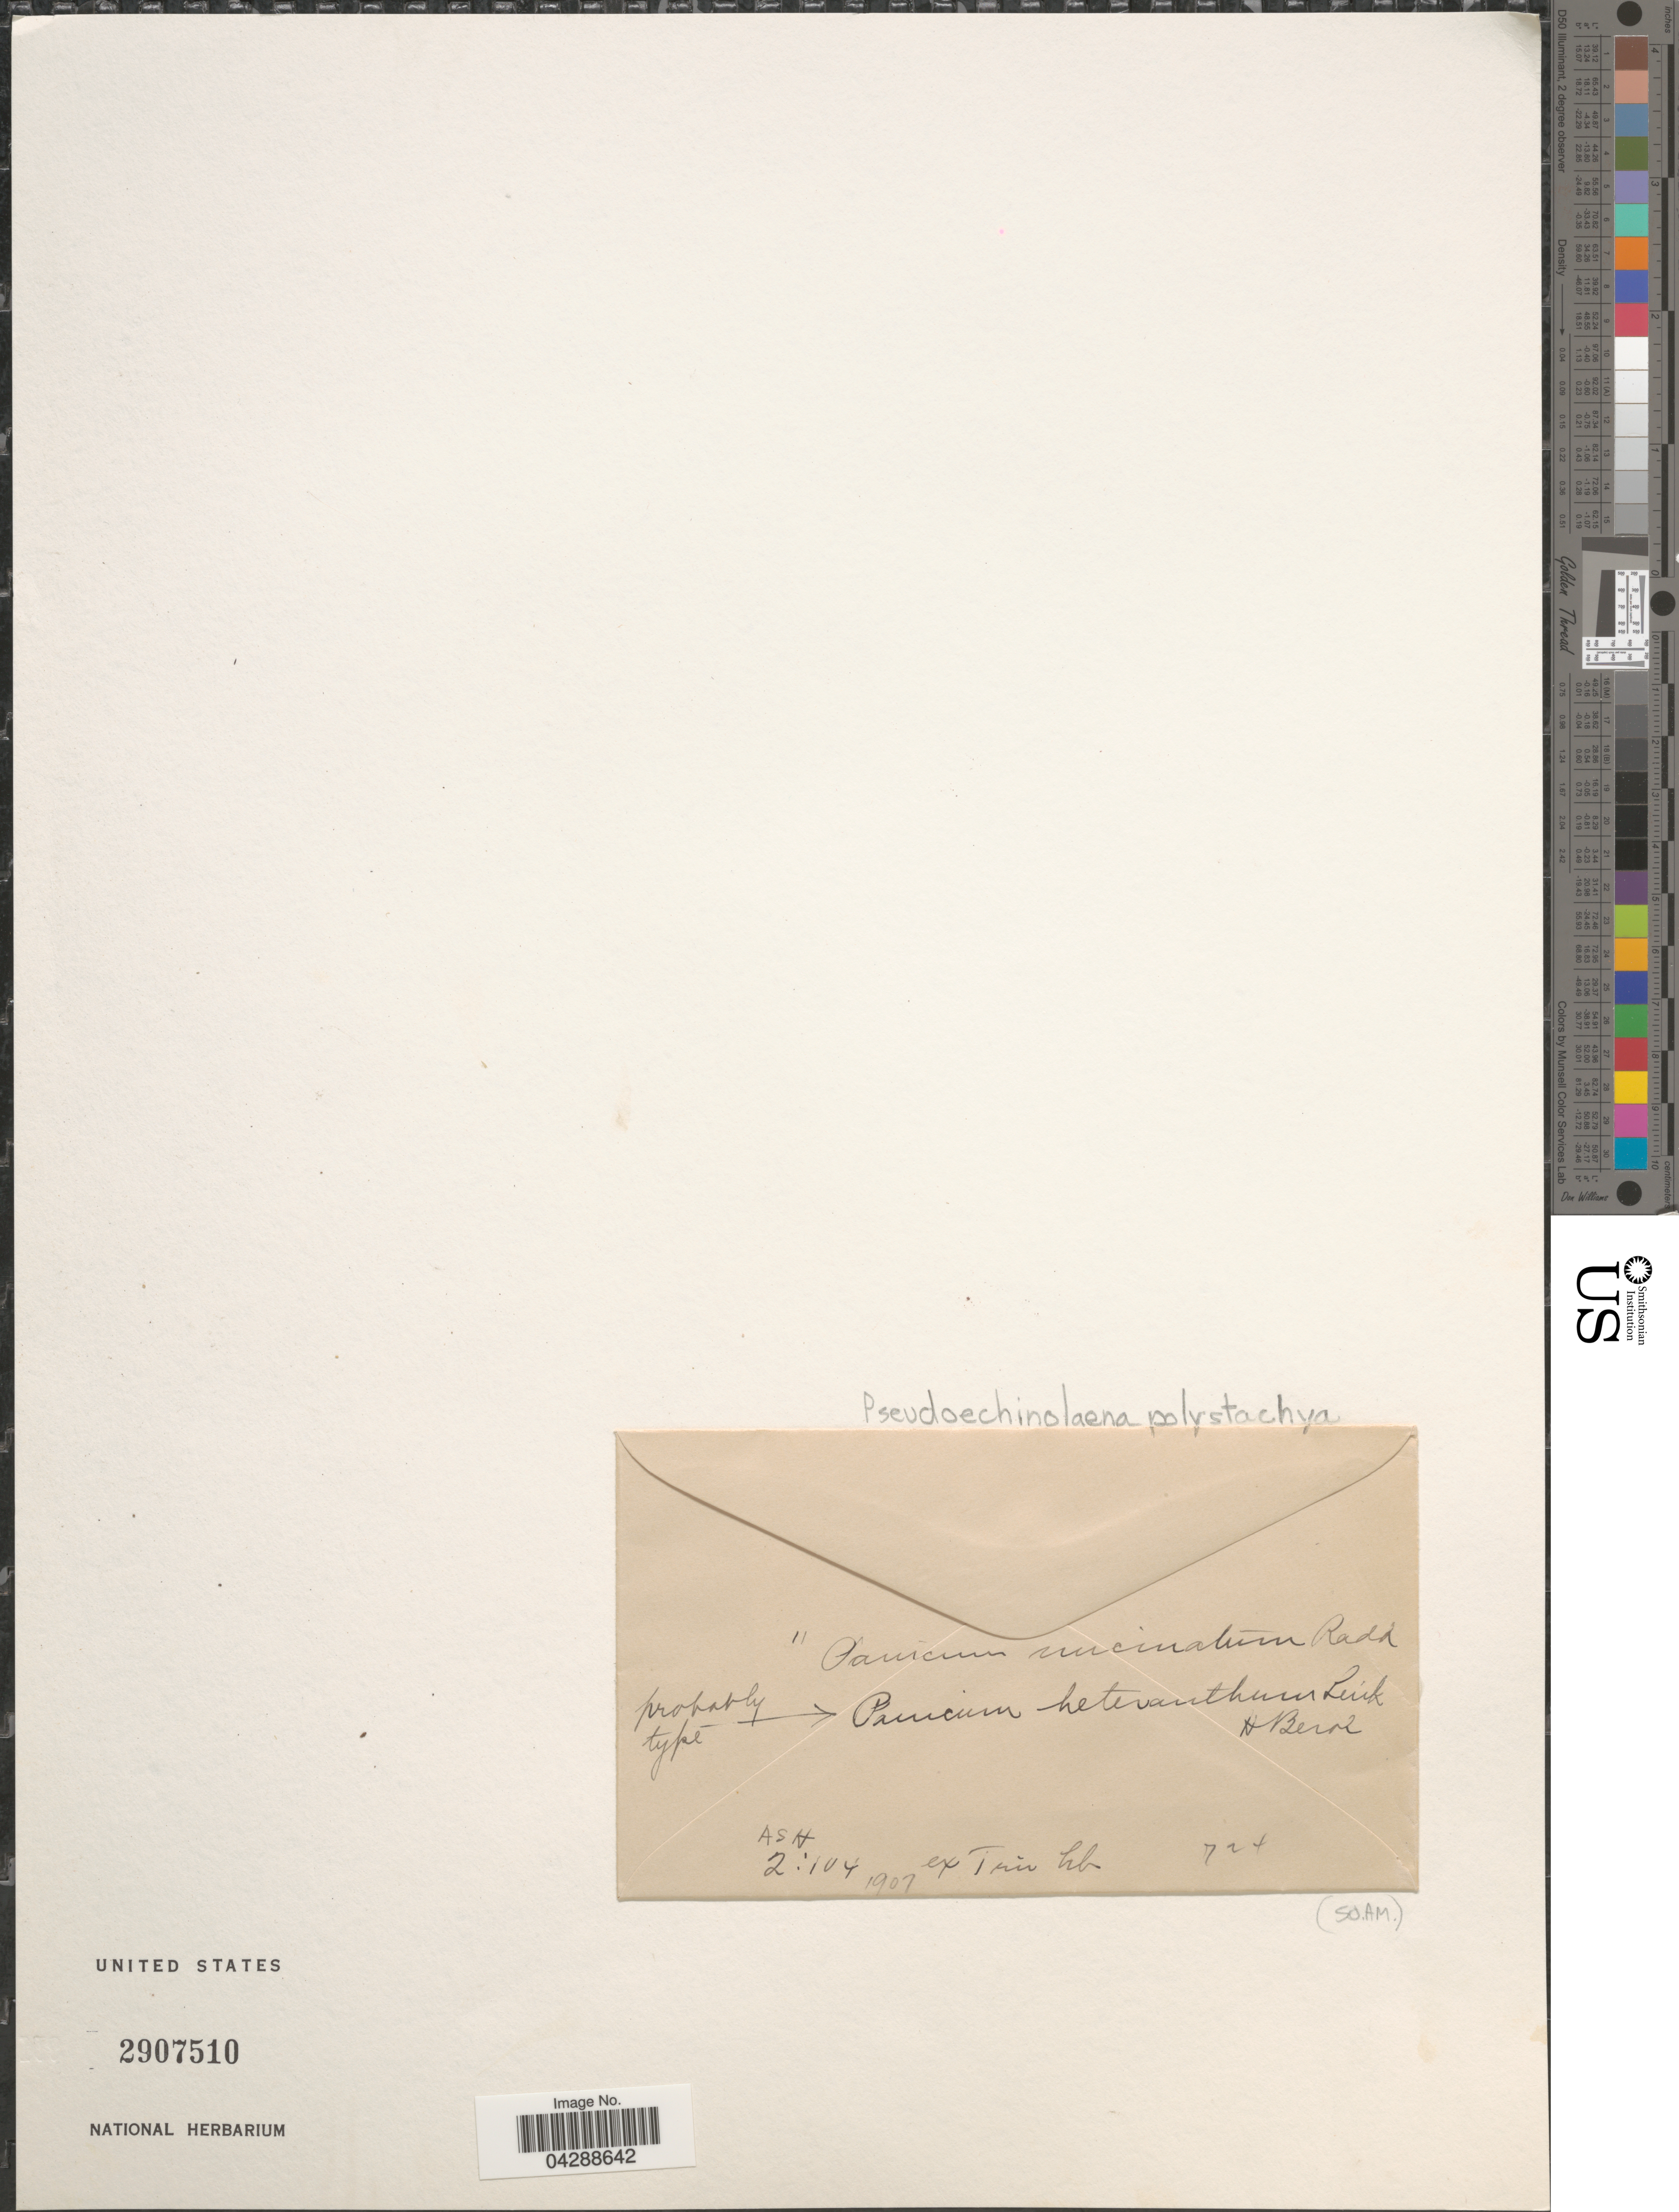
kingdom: Plantae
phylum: Tracheophyta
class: Liliopsida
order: Poales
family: Poaceae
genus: Pseudechinolaena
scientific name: Pseudechinolaena polystachya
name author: (Kunth) Stapf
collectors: Ex herb. Trinn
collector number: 724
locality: So. Am.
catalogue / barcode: US 2907510